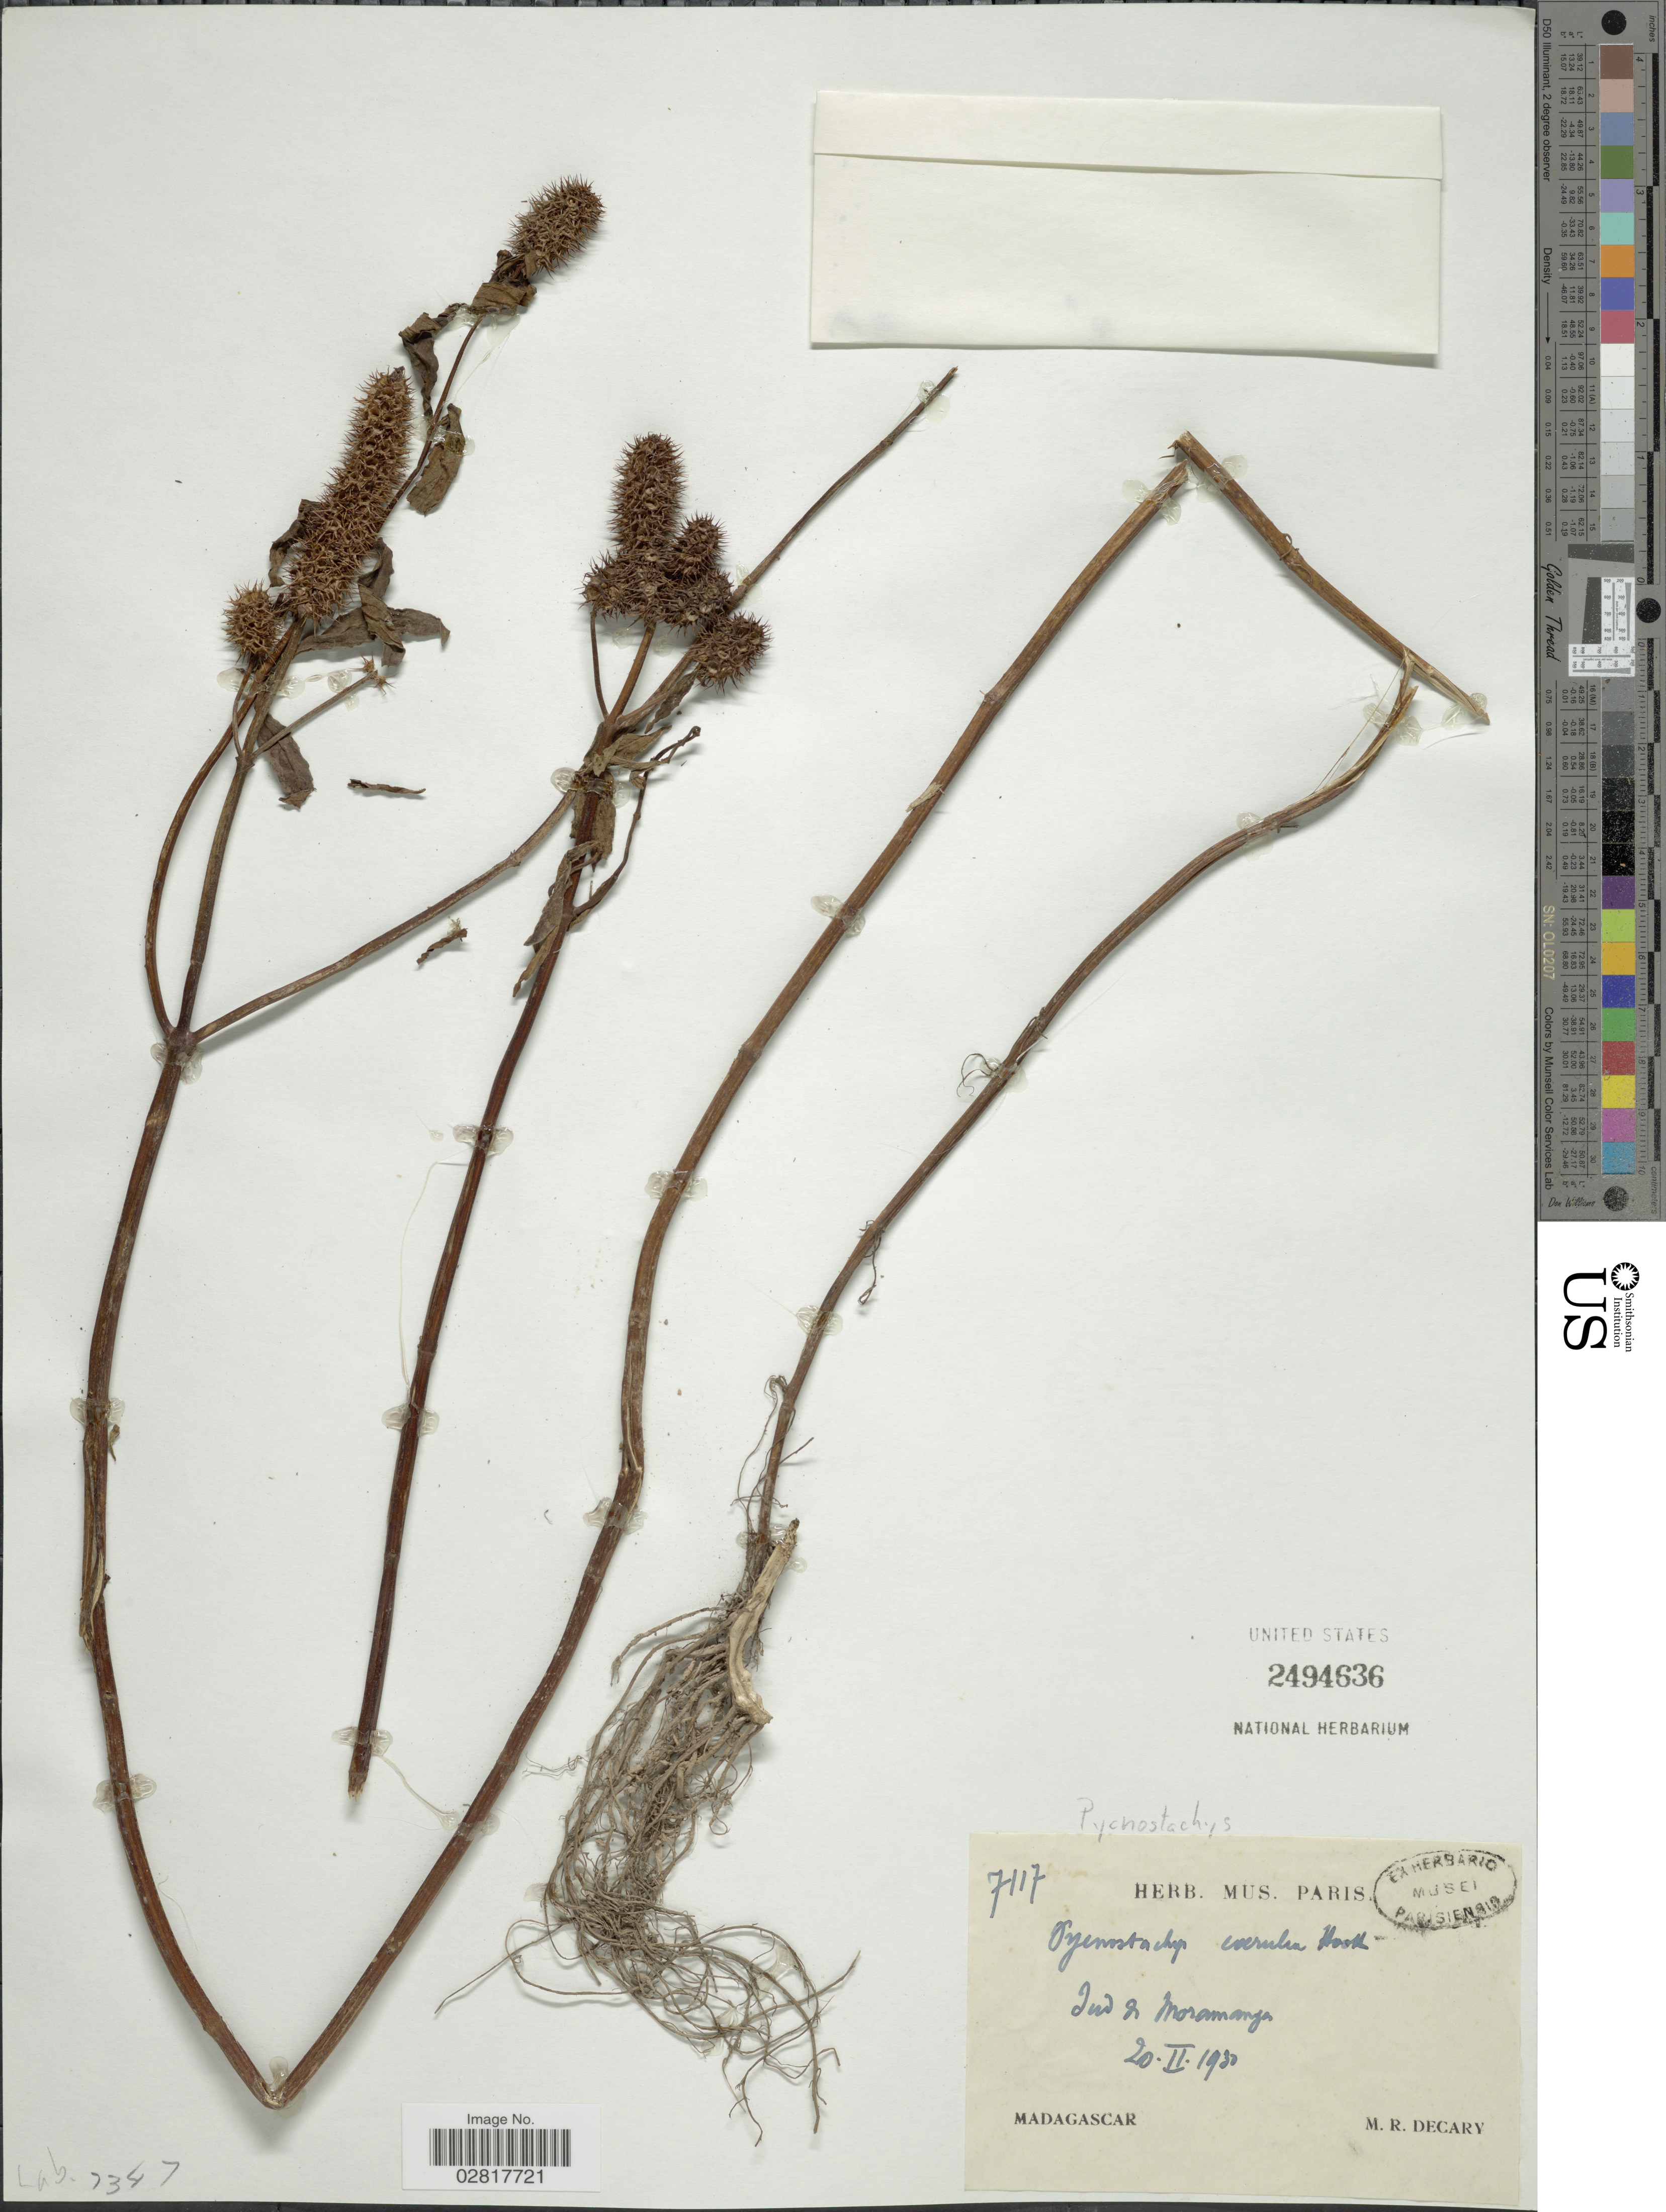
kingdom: Plantae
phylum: Tracheophyta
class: Magnoliopsida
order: Lamiales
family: Lamiaceae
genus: Pycnostachys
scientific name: Pycnostachys coerulea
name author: Hook.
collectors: R. Decary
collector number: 7117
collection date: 1930-02-20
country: Madagascar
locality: Sud de Moramanga.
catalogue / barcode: US 2494636